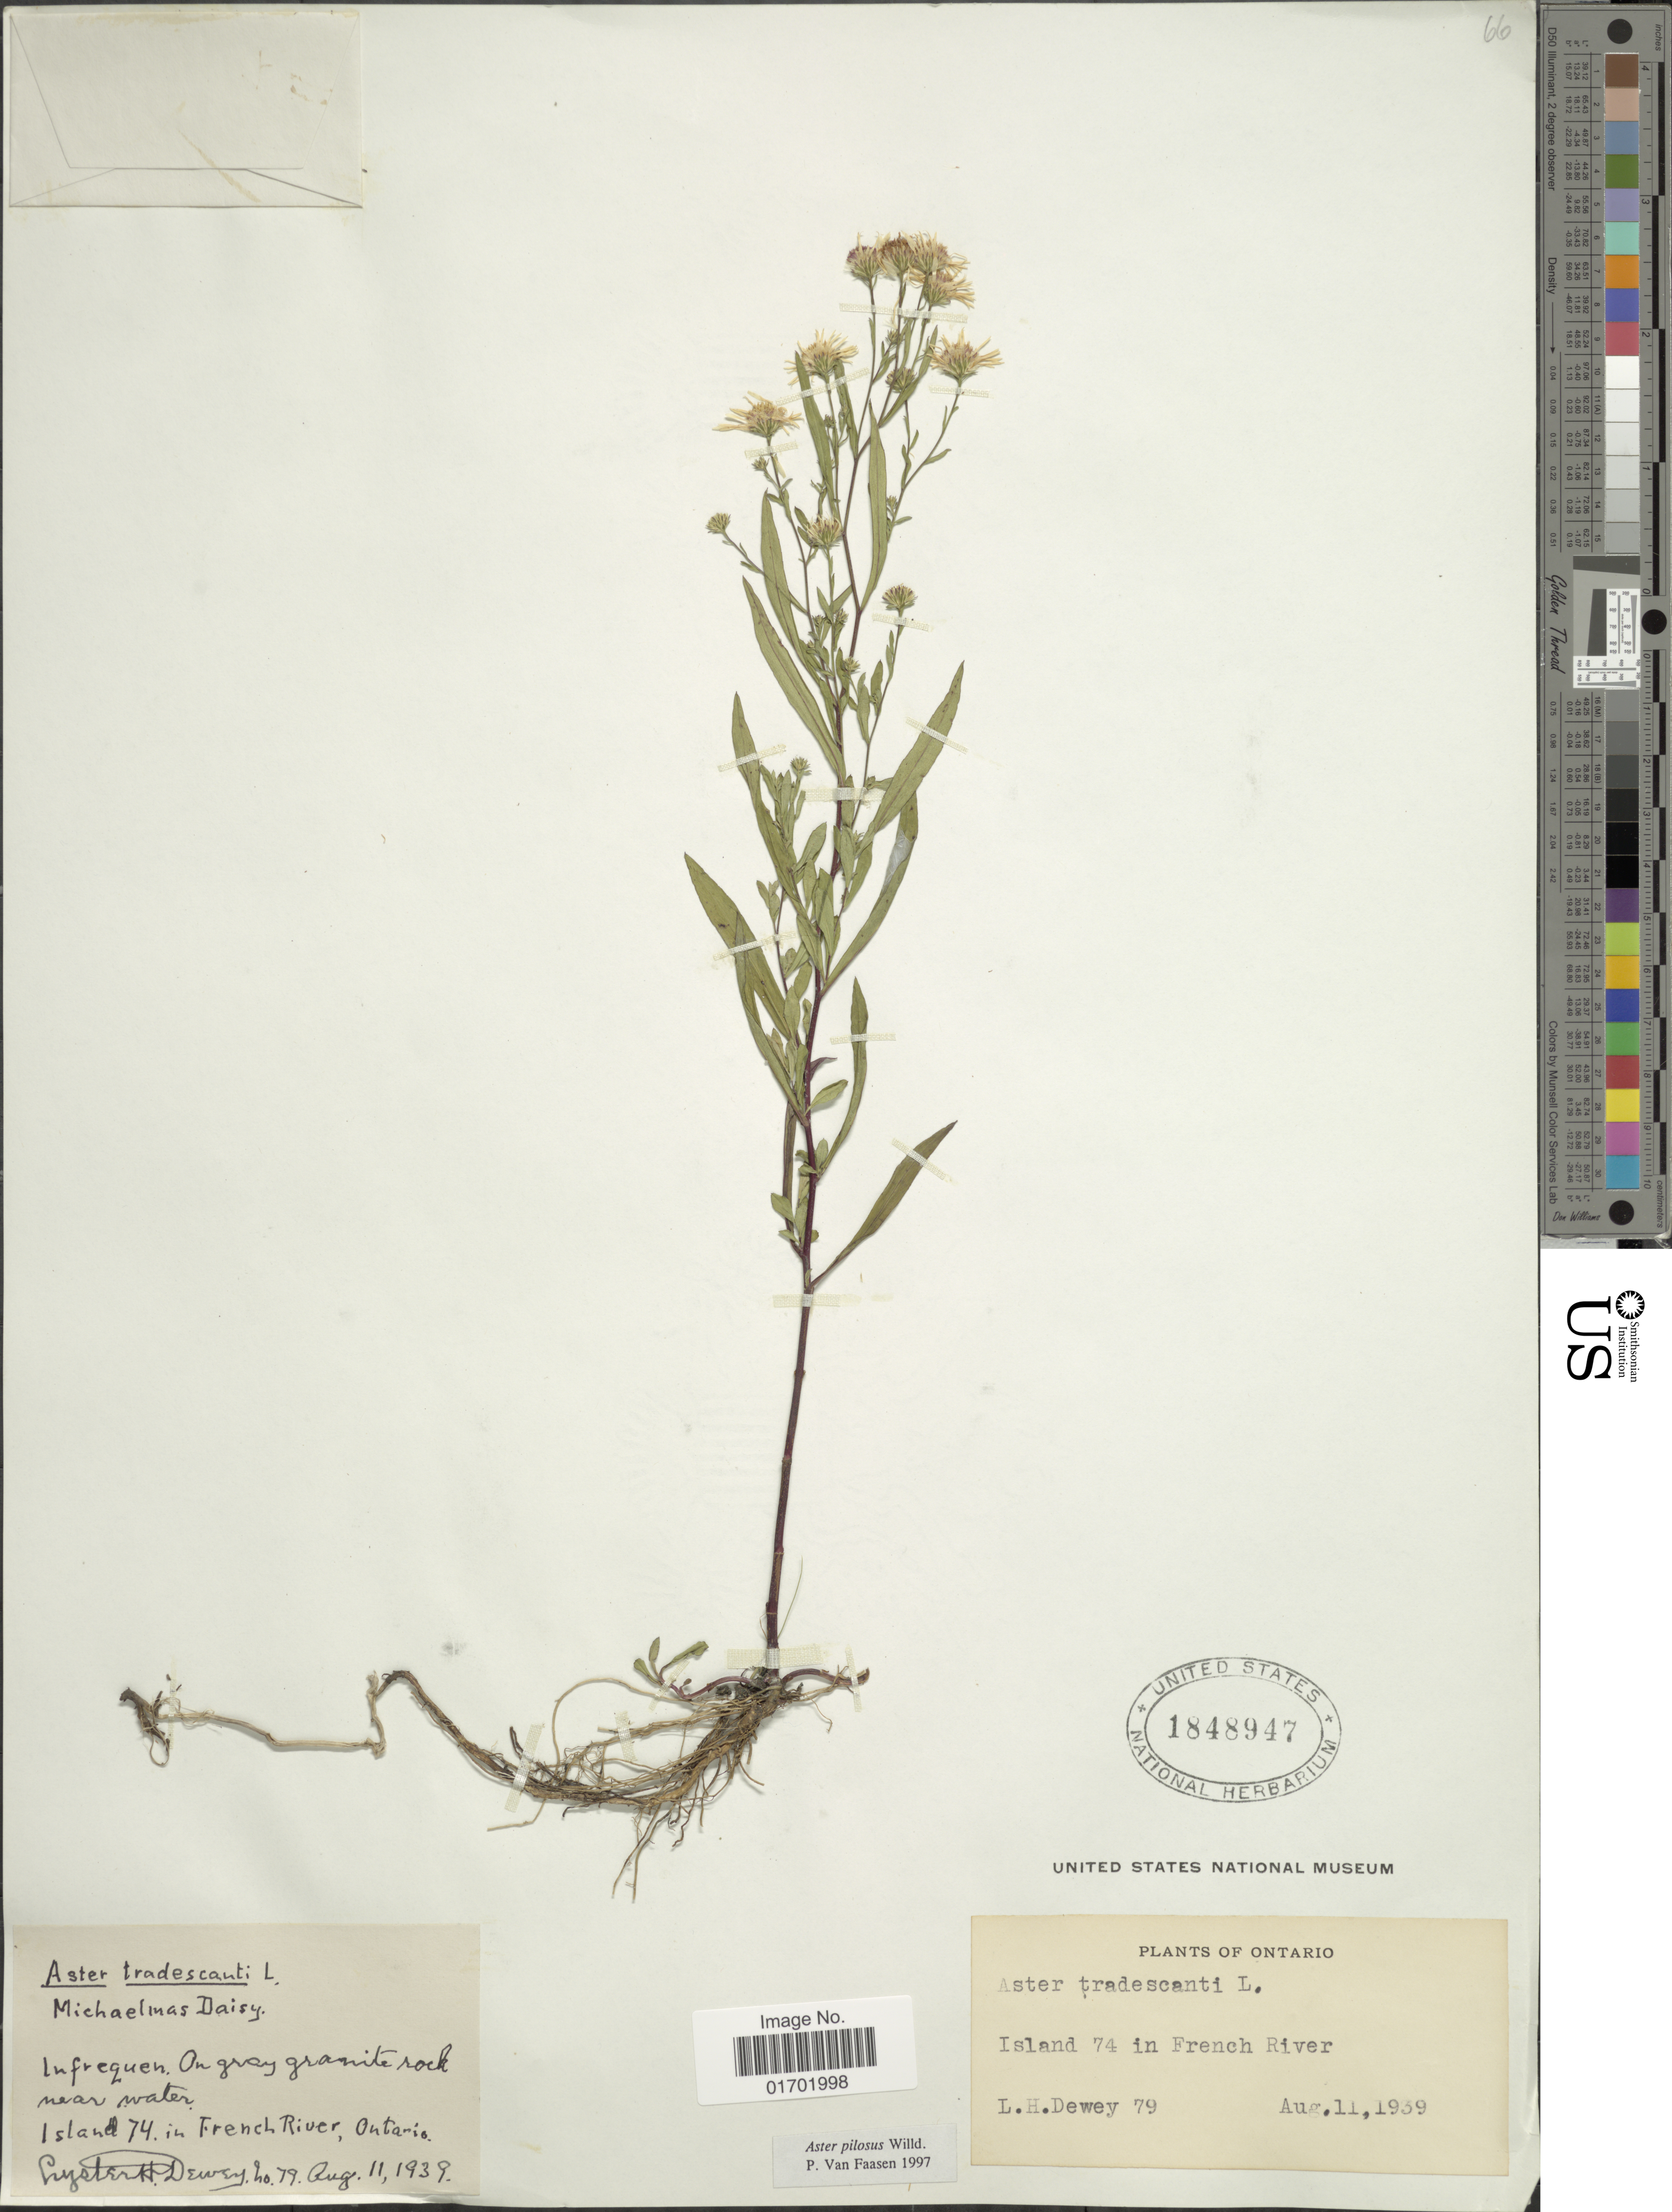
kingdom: Plantae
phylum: Tracheophyta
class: Magnoliopsida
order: Asterales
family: Asteraceae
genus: Symphyotrichum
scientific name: Symphyotrichum pilosum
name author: (Willd.) G.L. Nesom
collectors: L. H. Dewey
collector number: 79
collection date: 1939-08-11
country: Canada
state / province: Ontario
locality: Island 74 in French River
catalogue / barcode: US 1848947